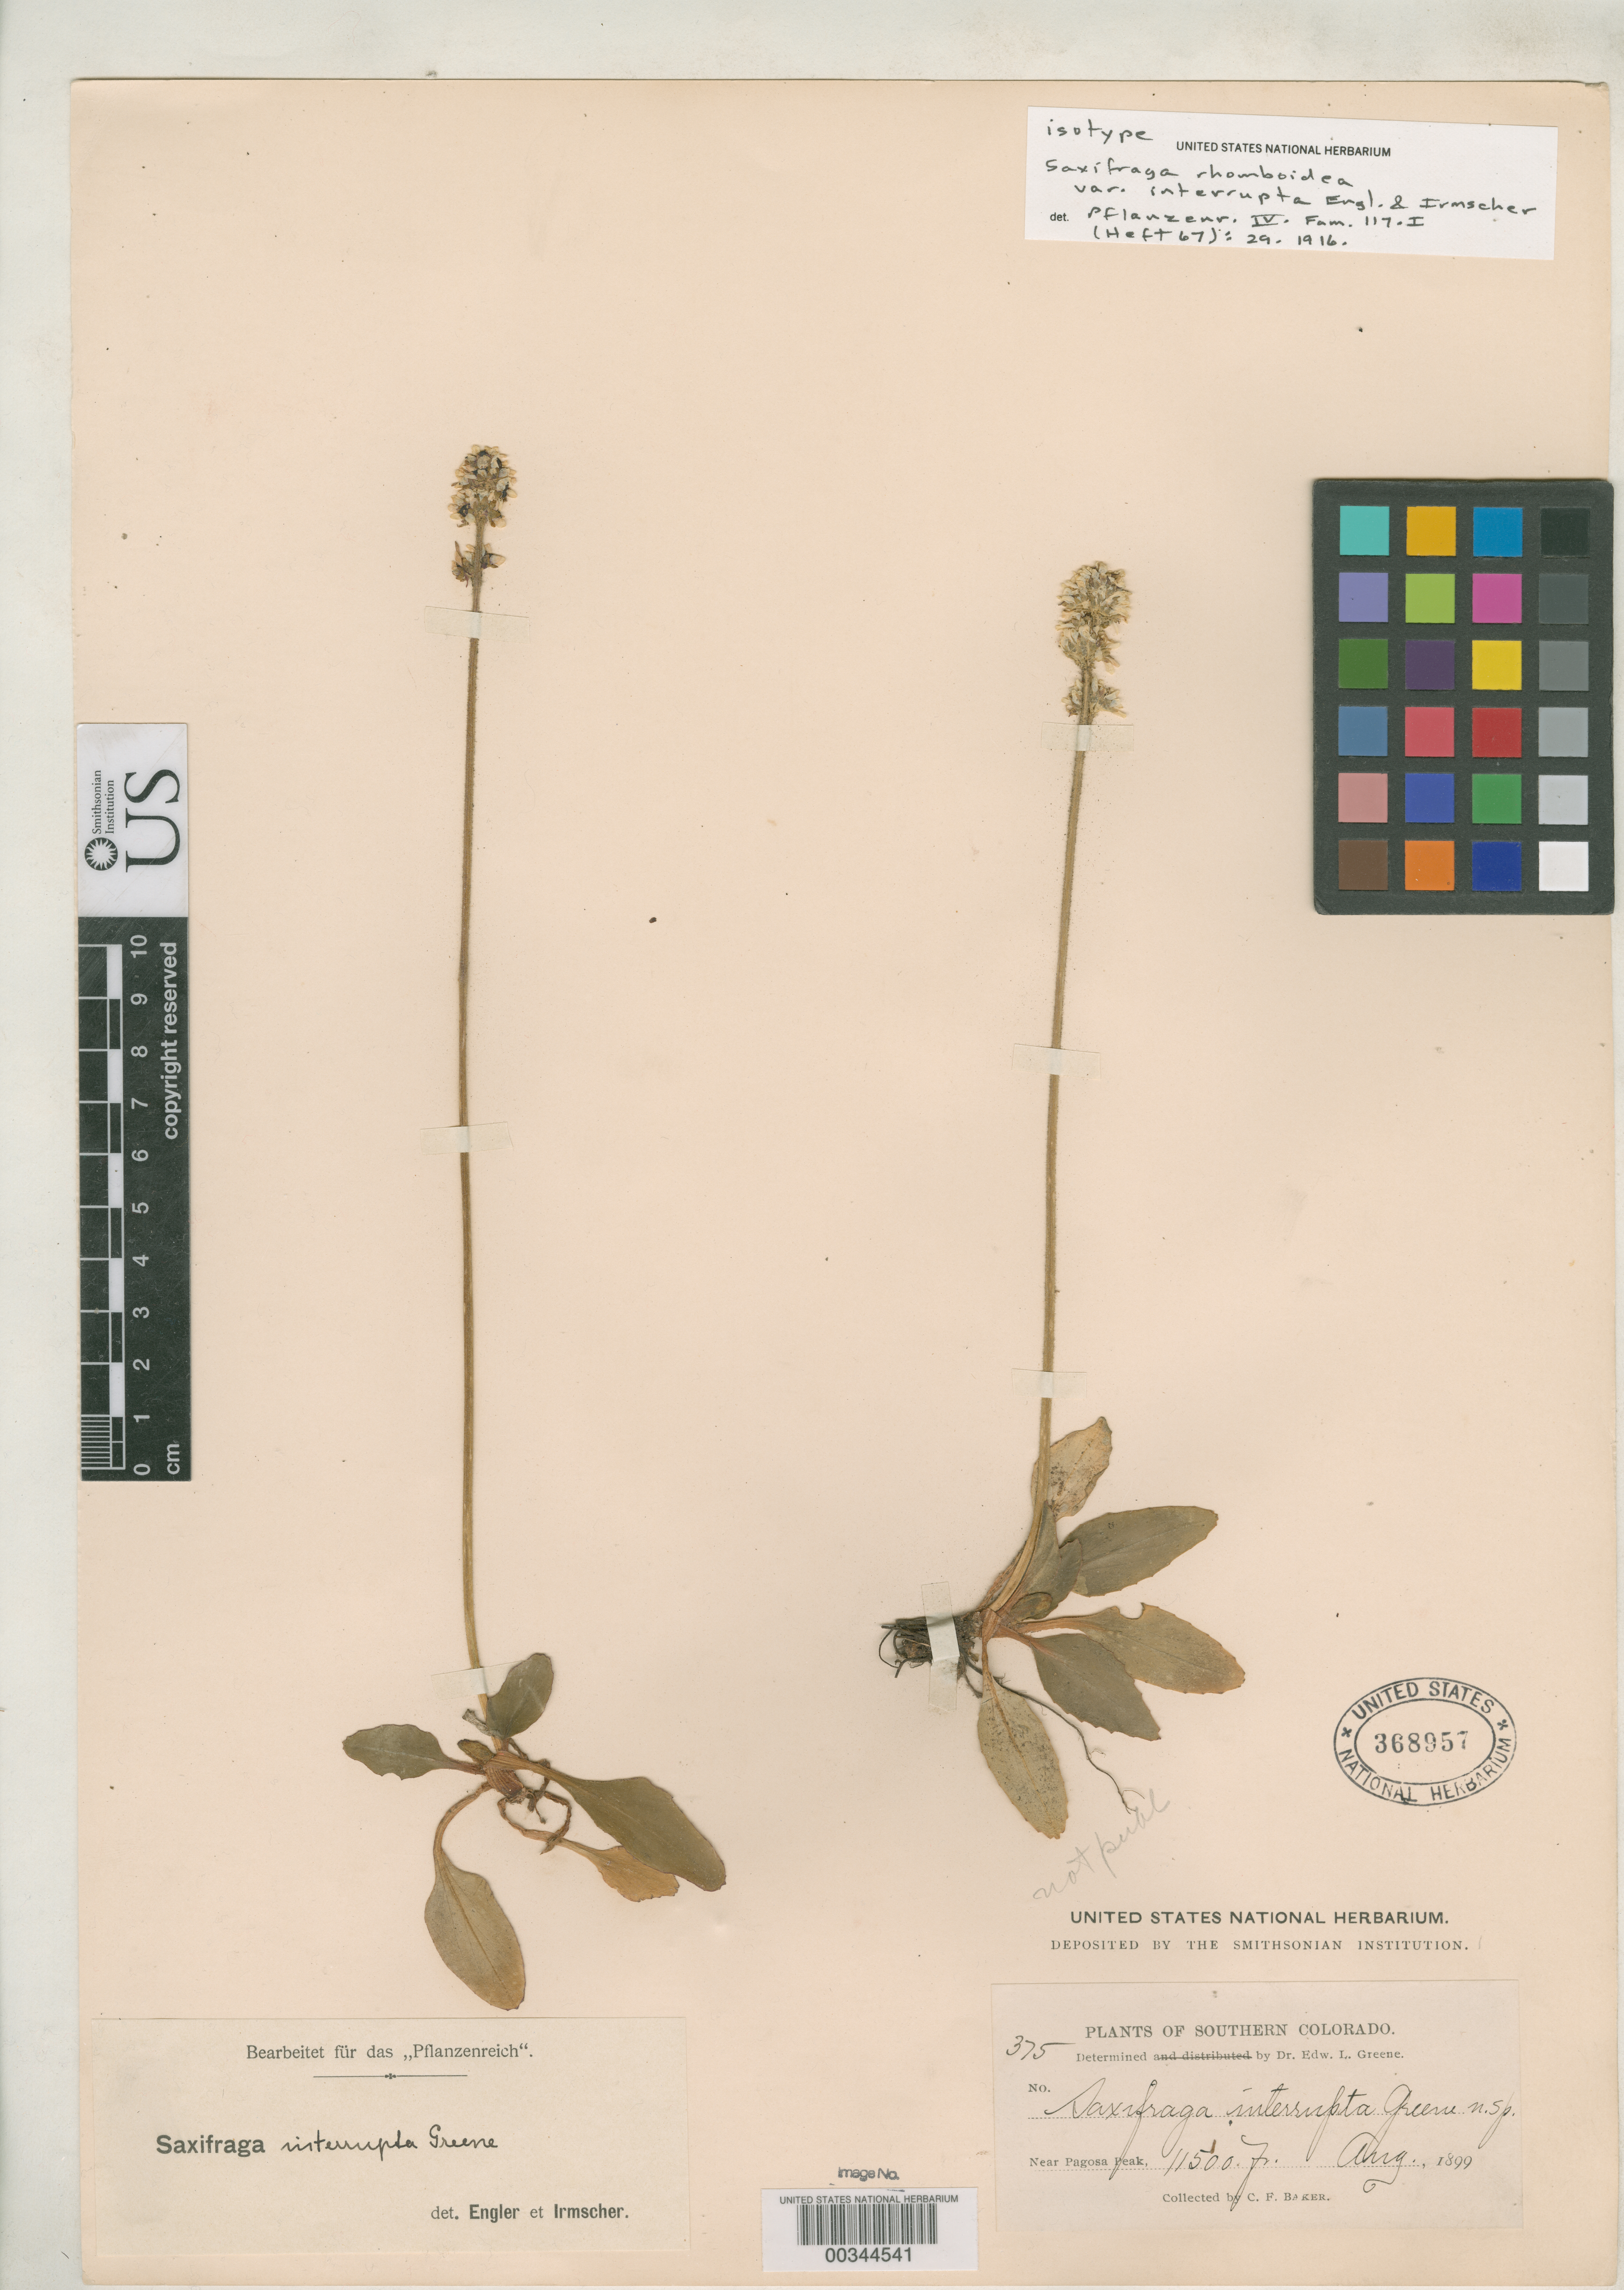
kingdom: Plantae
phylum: Tracheophyta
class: Magnoliopsida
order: Saxifragales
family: Saxifragaceae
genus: Saxifraga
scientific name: Saxifraga rhomboidea var. interrupta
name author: Engl. & Irmsch. in Engl.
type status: Isotype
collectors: C. F. Baker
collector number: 375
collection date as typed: Aug 1899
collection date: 1899-08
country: United States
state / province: Colorado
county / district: Mineral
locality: Near Pagosa Peak.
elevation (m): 3505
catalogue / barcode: US 368957